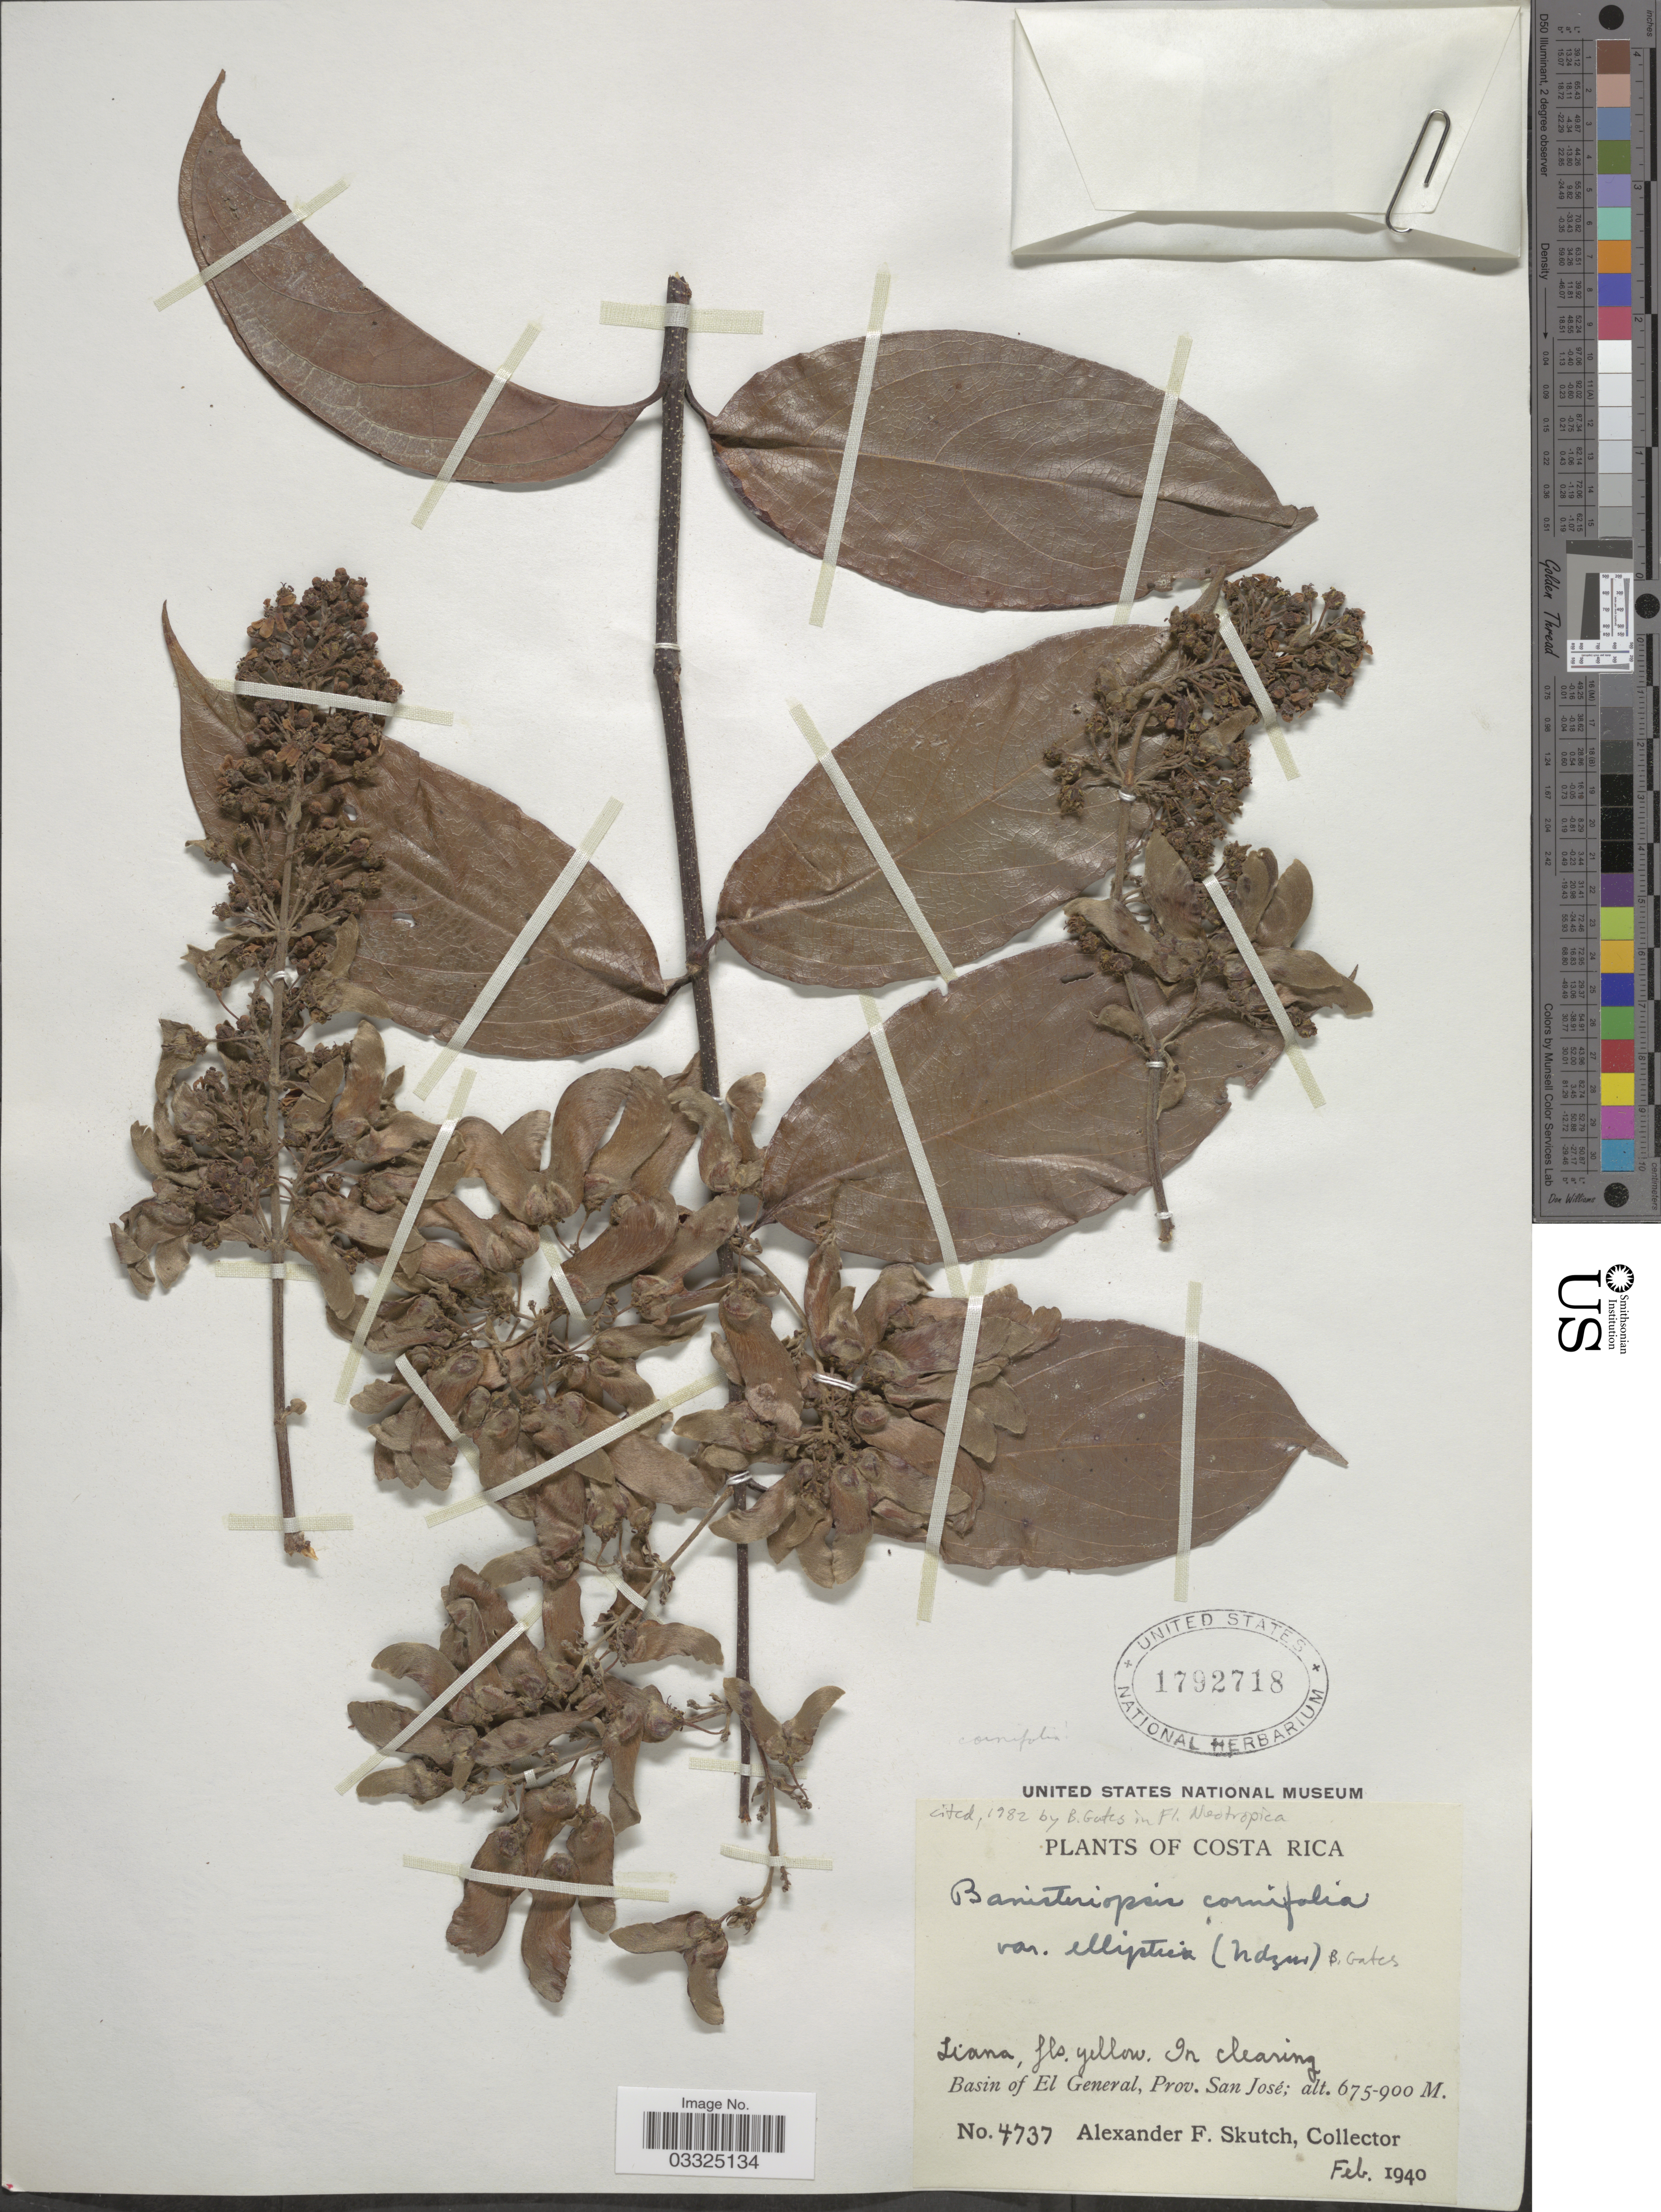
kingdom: Plantae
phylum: Tracheophyta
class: Magnoliopsida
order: Malpighiales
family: Malpighiaceae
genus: Bronwenia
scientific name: Bronwenia cornifolia var. maracaybensis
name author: (A. Juss.) W.R. Anderson & C. Davis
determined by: Strong, Mark T., (BOT), Smithsonian Institution - National Museum of Natural History (UNITED STATES)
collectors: A. F. Skutch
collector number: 4737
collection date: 1940-02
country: Costa Rica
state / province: San José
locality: Basin of El General.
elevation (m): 675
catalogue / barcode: US 1792718